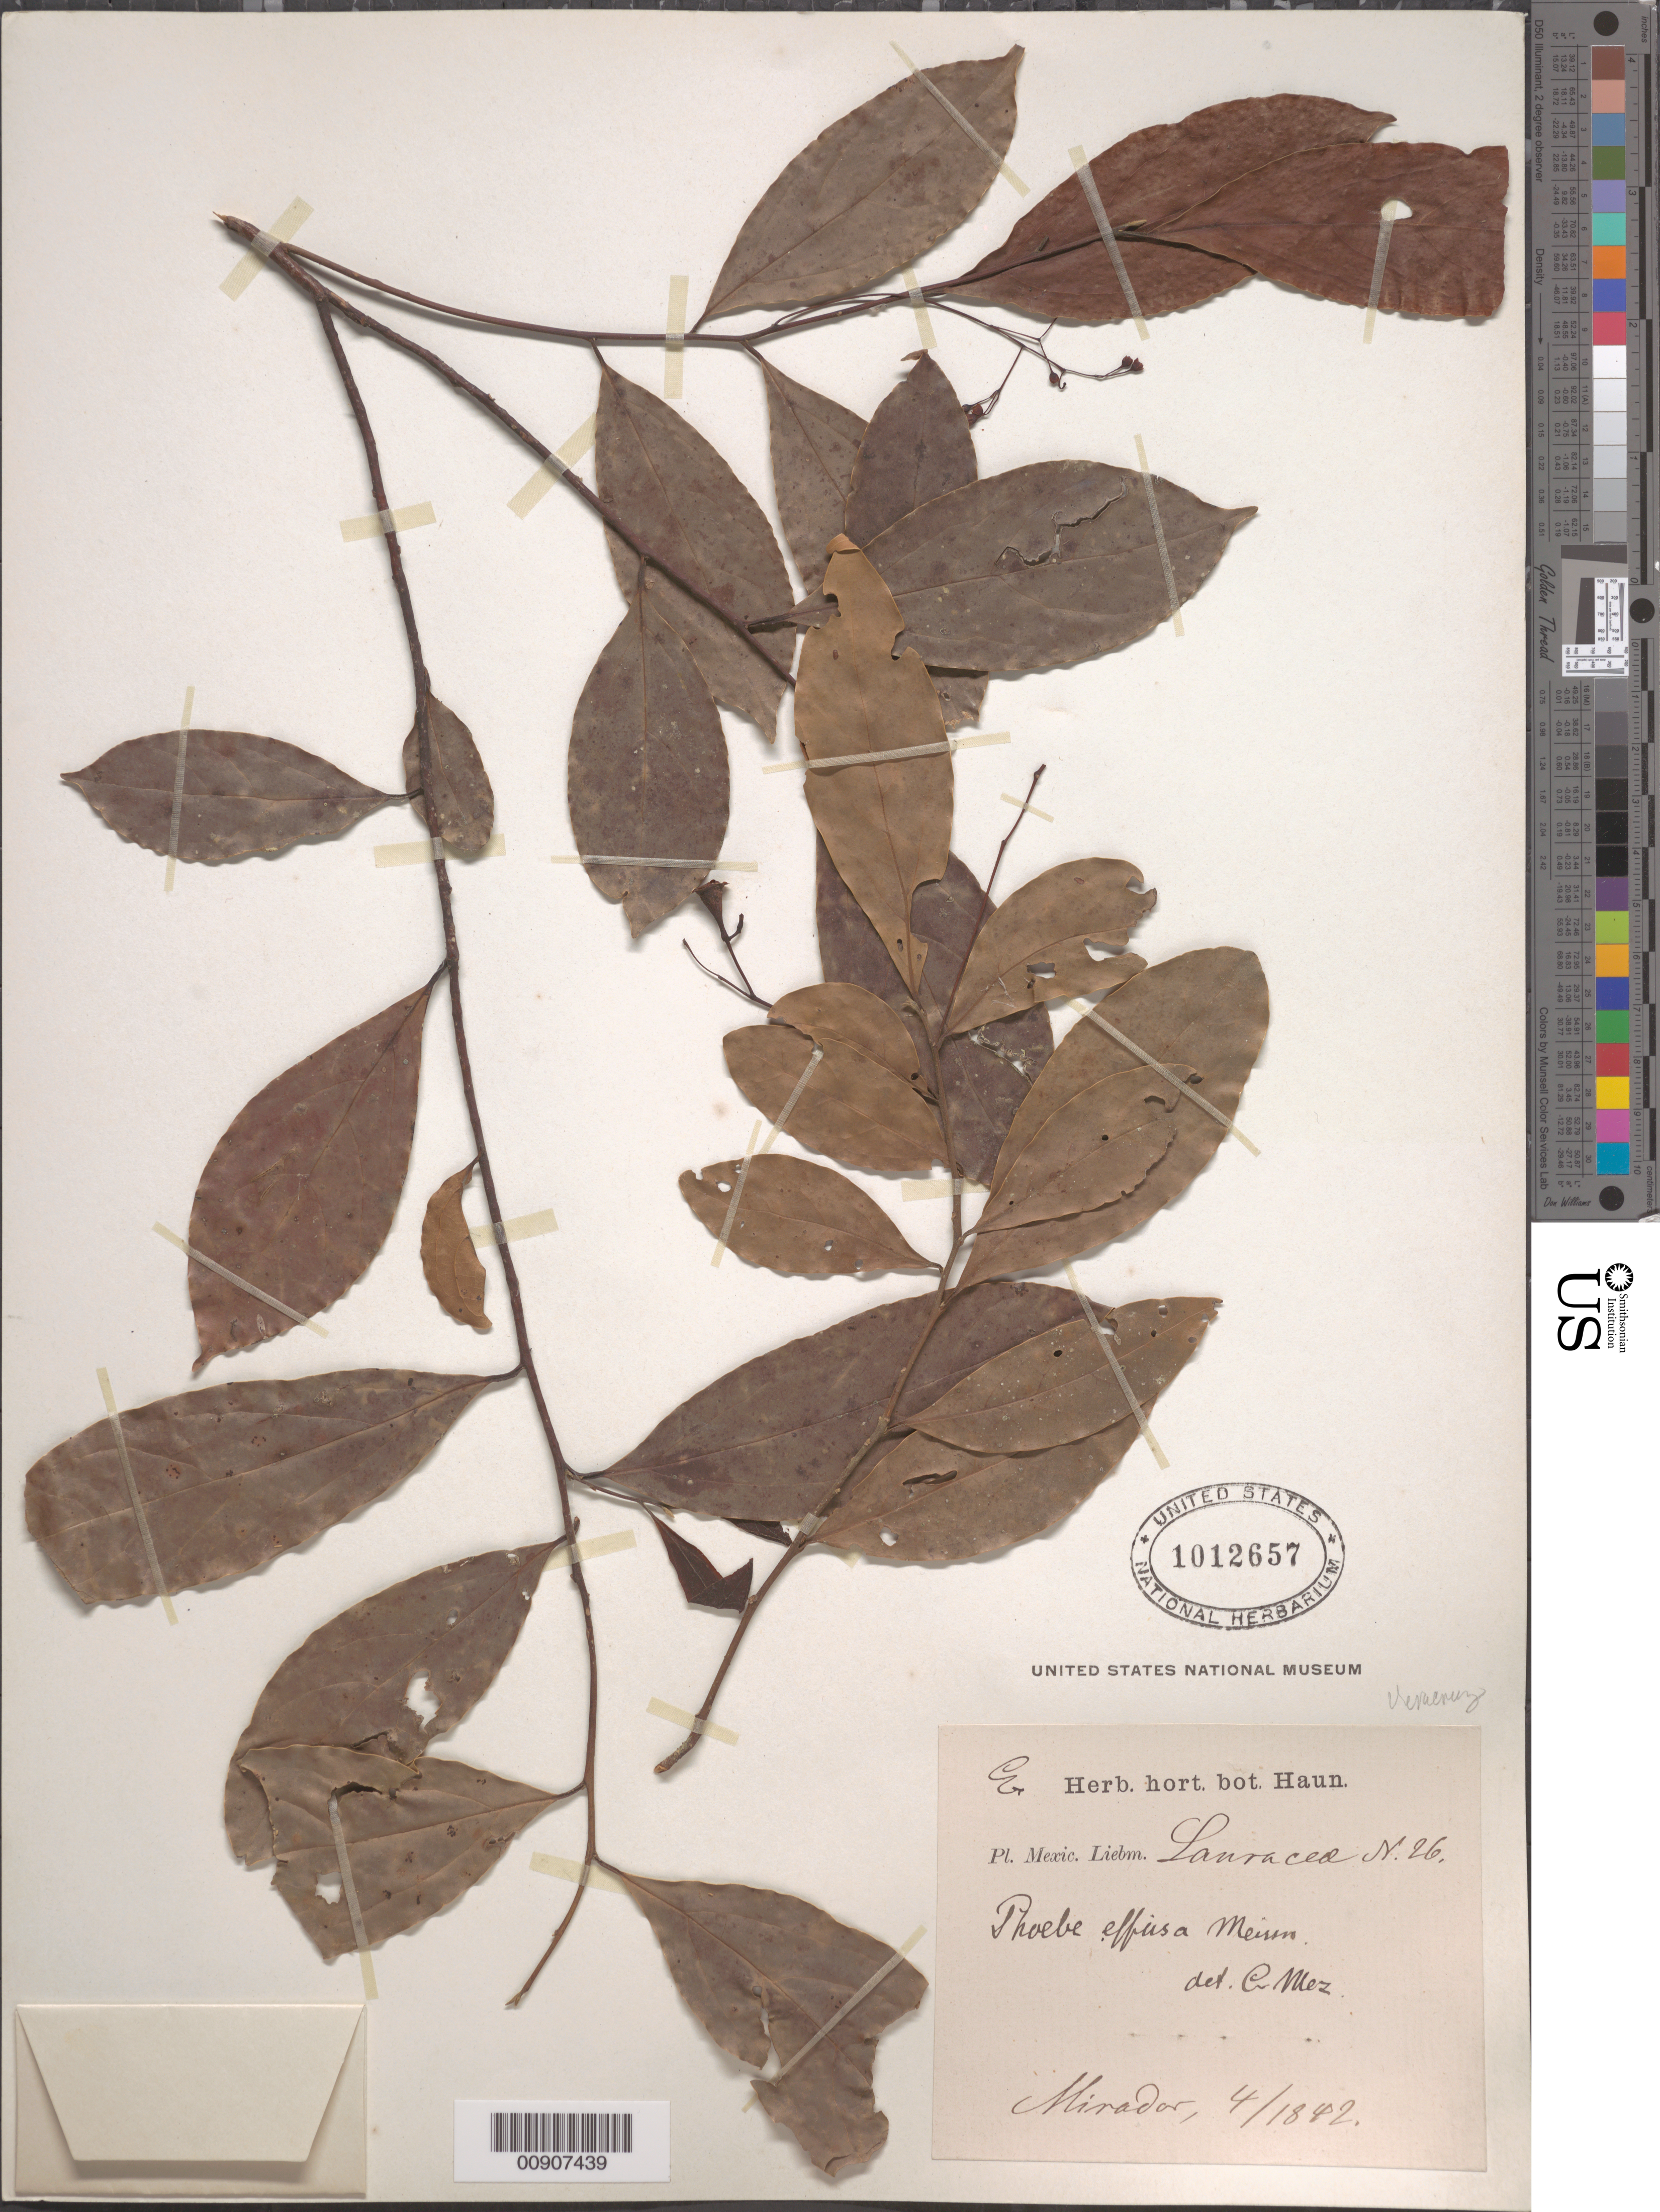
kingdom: Plantae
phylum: Tracheophyta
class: Magnoliopsida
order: Laurales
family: Lauraceae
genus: Phoebe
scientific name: Phoebe effusa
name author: Meisn.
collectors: F. M. Liebmann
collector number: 26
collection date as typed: Apr 1842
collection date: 1842-04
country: Mexico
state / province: Veracruz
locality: Mirador.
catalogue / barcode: US 1012657